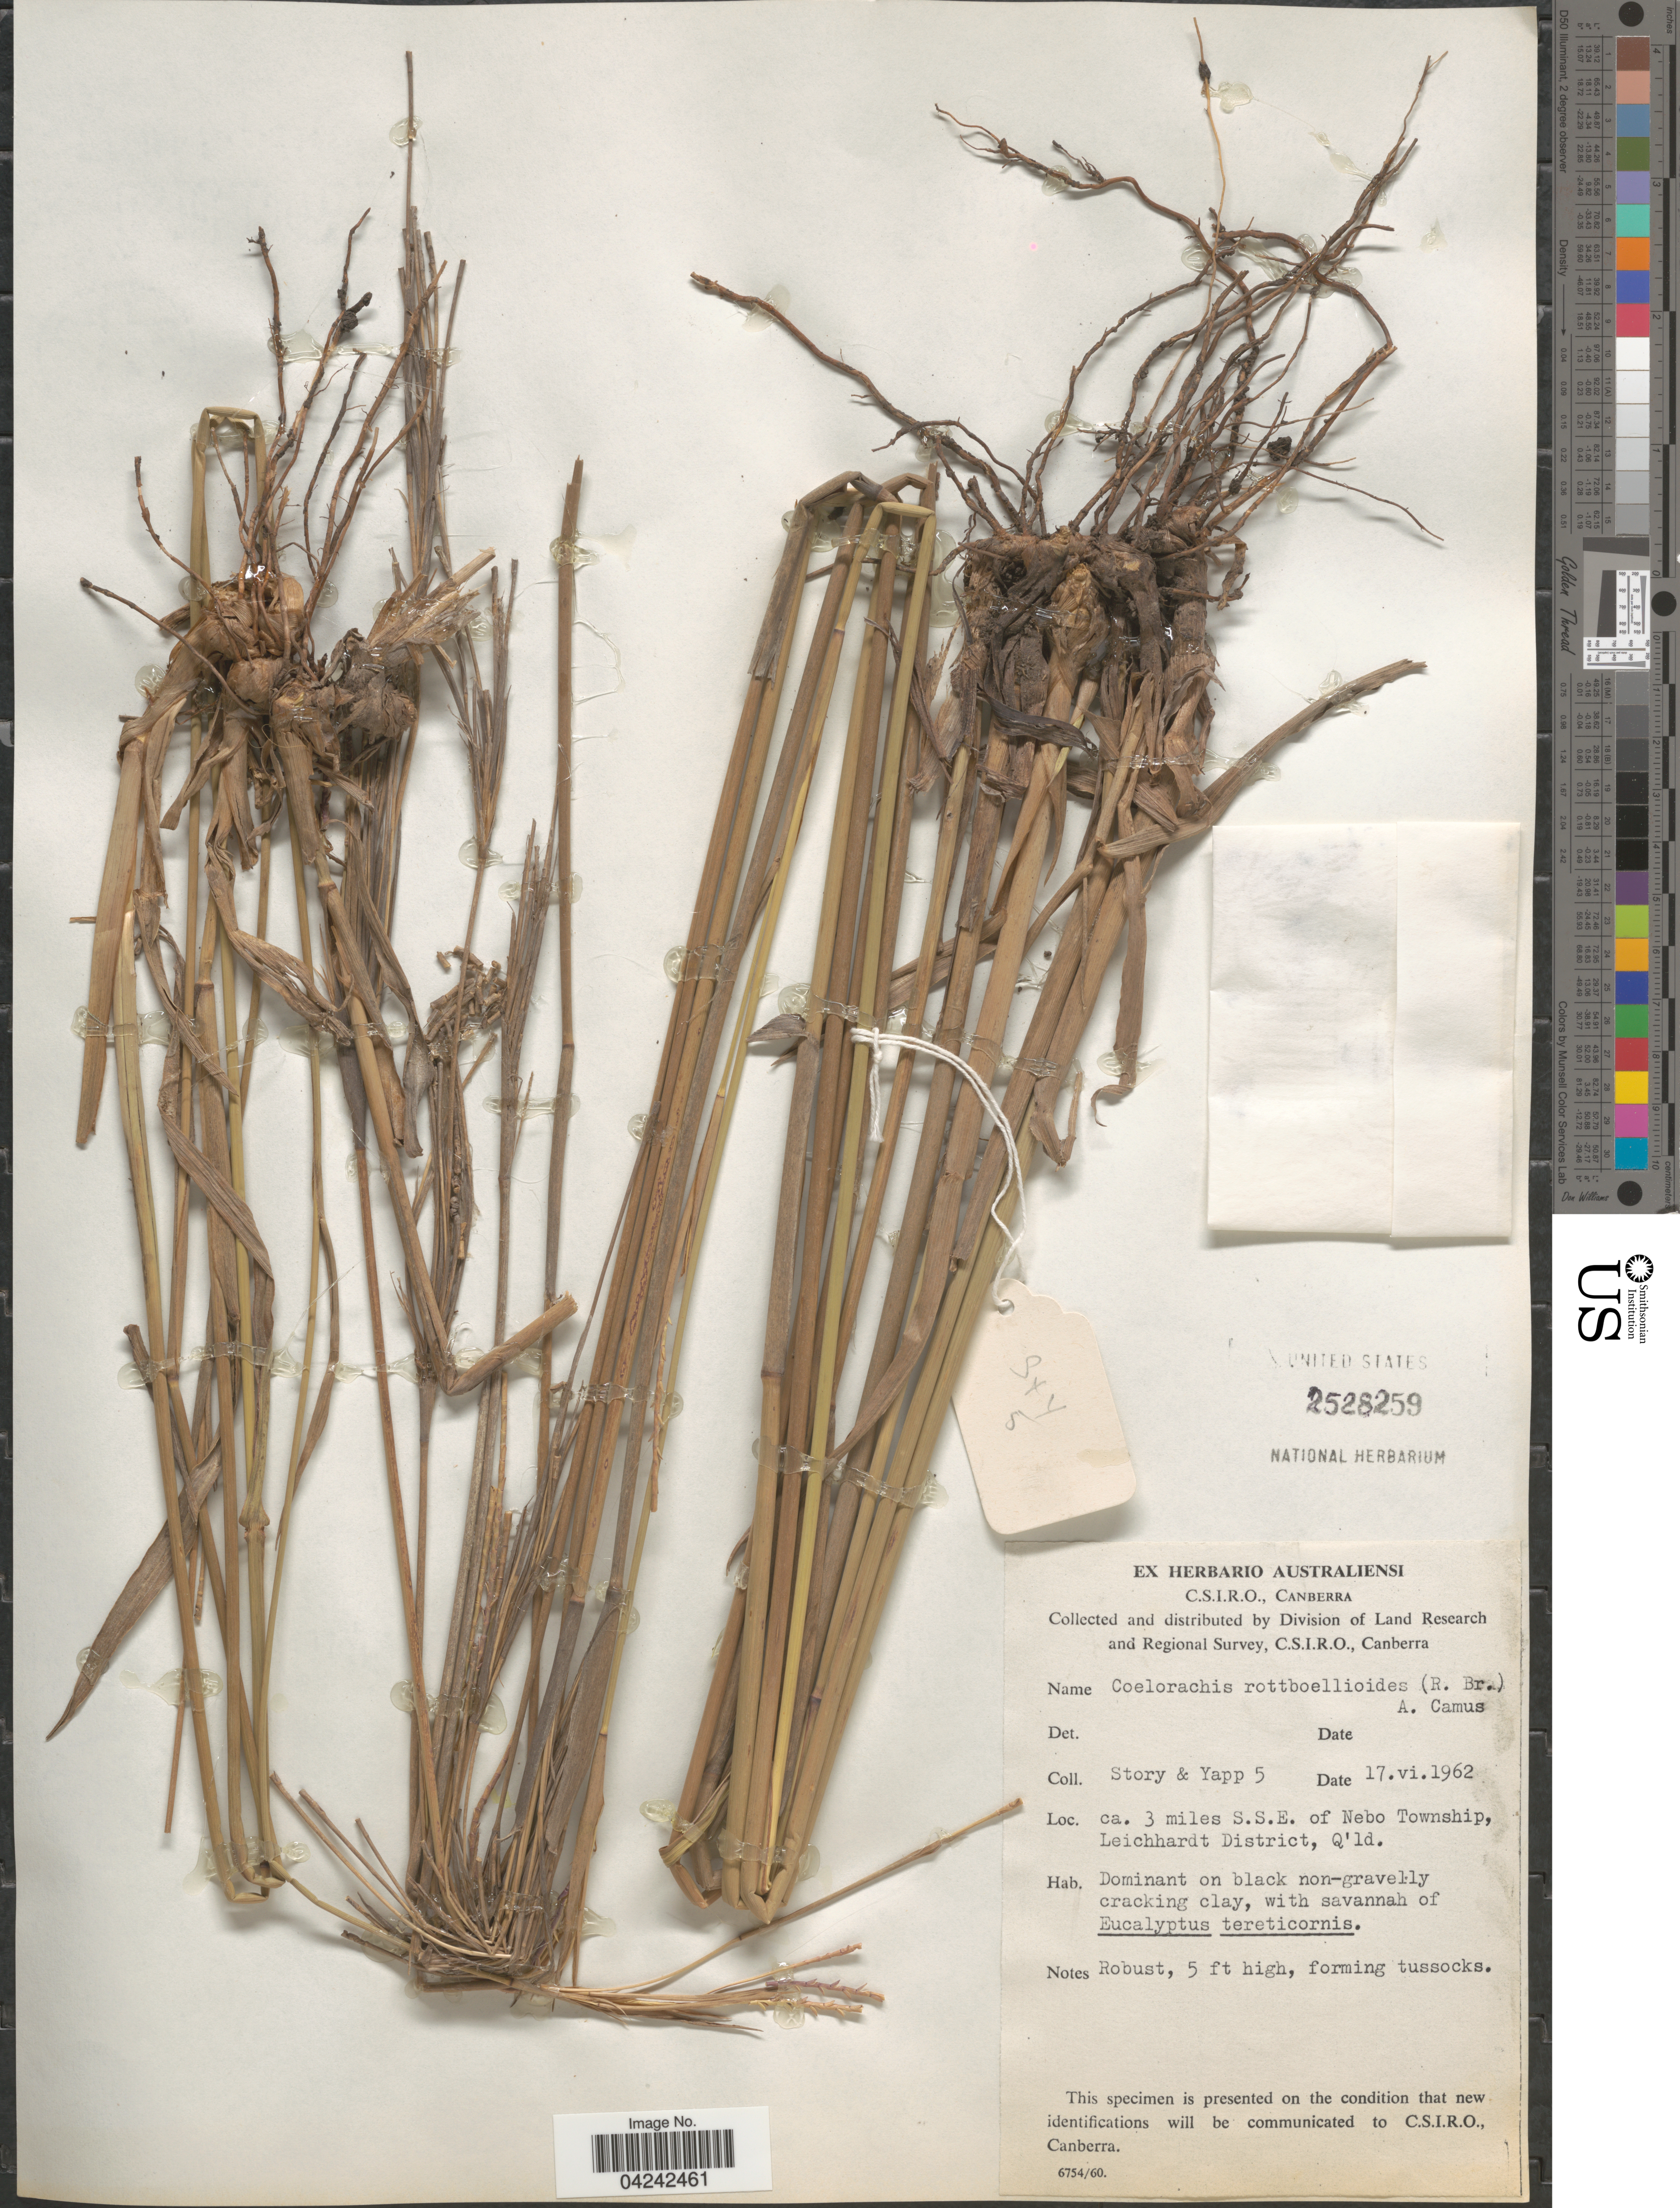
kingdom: Plantae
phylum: Tracheophyta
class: Liliopsida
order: Poales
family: Poaceae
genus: Rottboellia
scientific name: Rottboellia rottboellioides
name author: (R. Br.) Druce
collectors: -. Story & Yapp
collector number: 5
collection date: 1962-06-17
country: Australia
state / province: Queensland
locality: Division of Land Research and Regional Survey, C. S. I. R. O., Canberra. Ca. 3 miles S. S. E. of Nebo Township, Leichhardt District, Q'ld.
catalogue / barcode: US 2528259